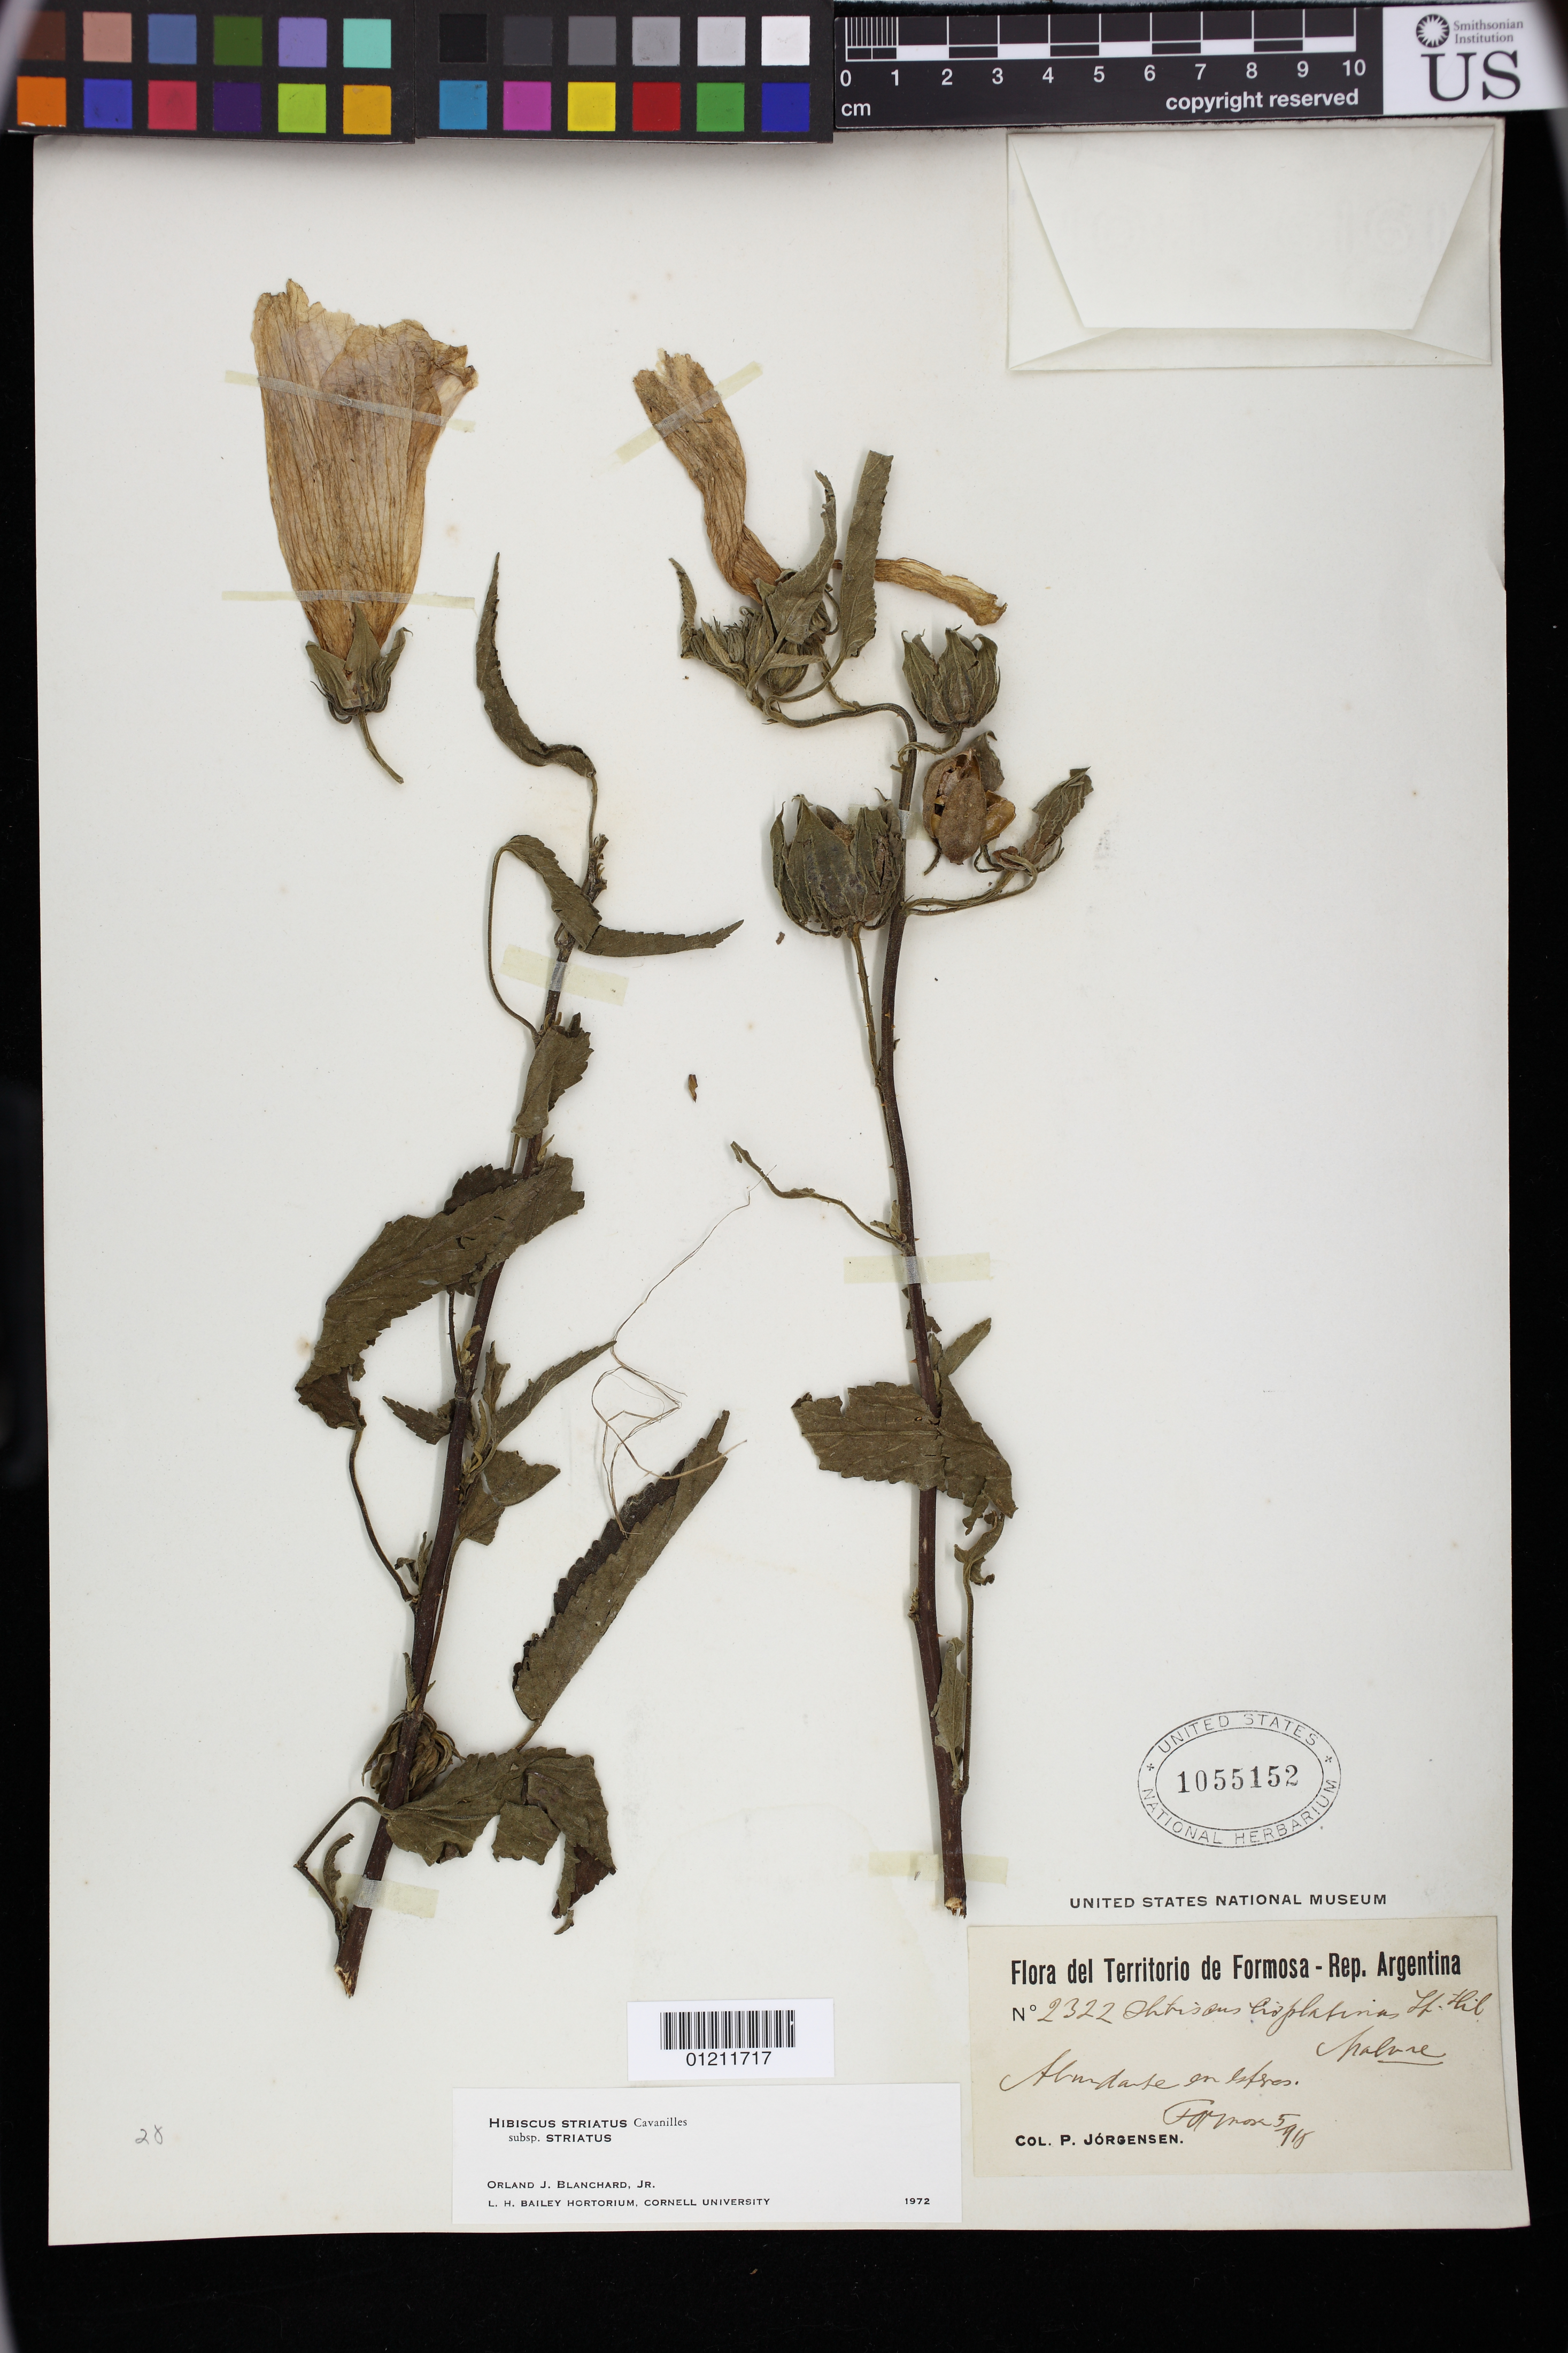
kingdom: Plantae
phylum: Tracheophyta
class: Magnoliopsida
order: Malvales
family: Malvaceae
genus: Hibiscus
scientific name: Hibiscus striatus subsp. striatus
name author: Cav.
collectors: P. Jörgensen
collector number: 2322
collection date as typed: Sep 1918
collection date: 1918-09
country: Argentina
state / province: Formosa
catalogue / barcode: US 1055152